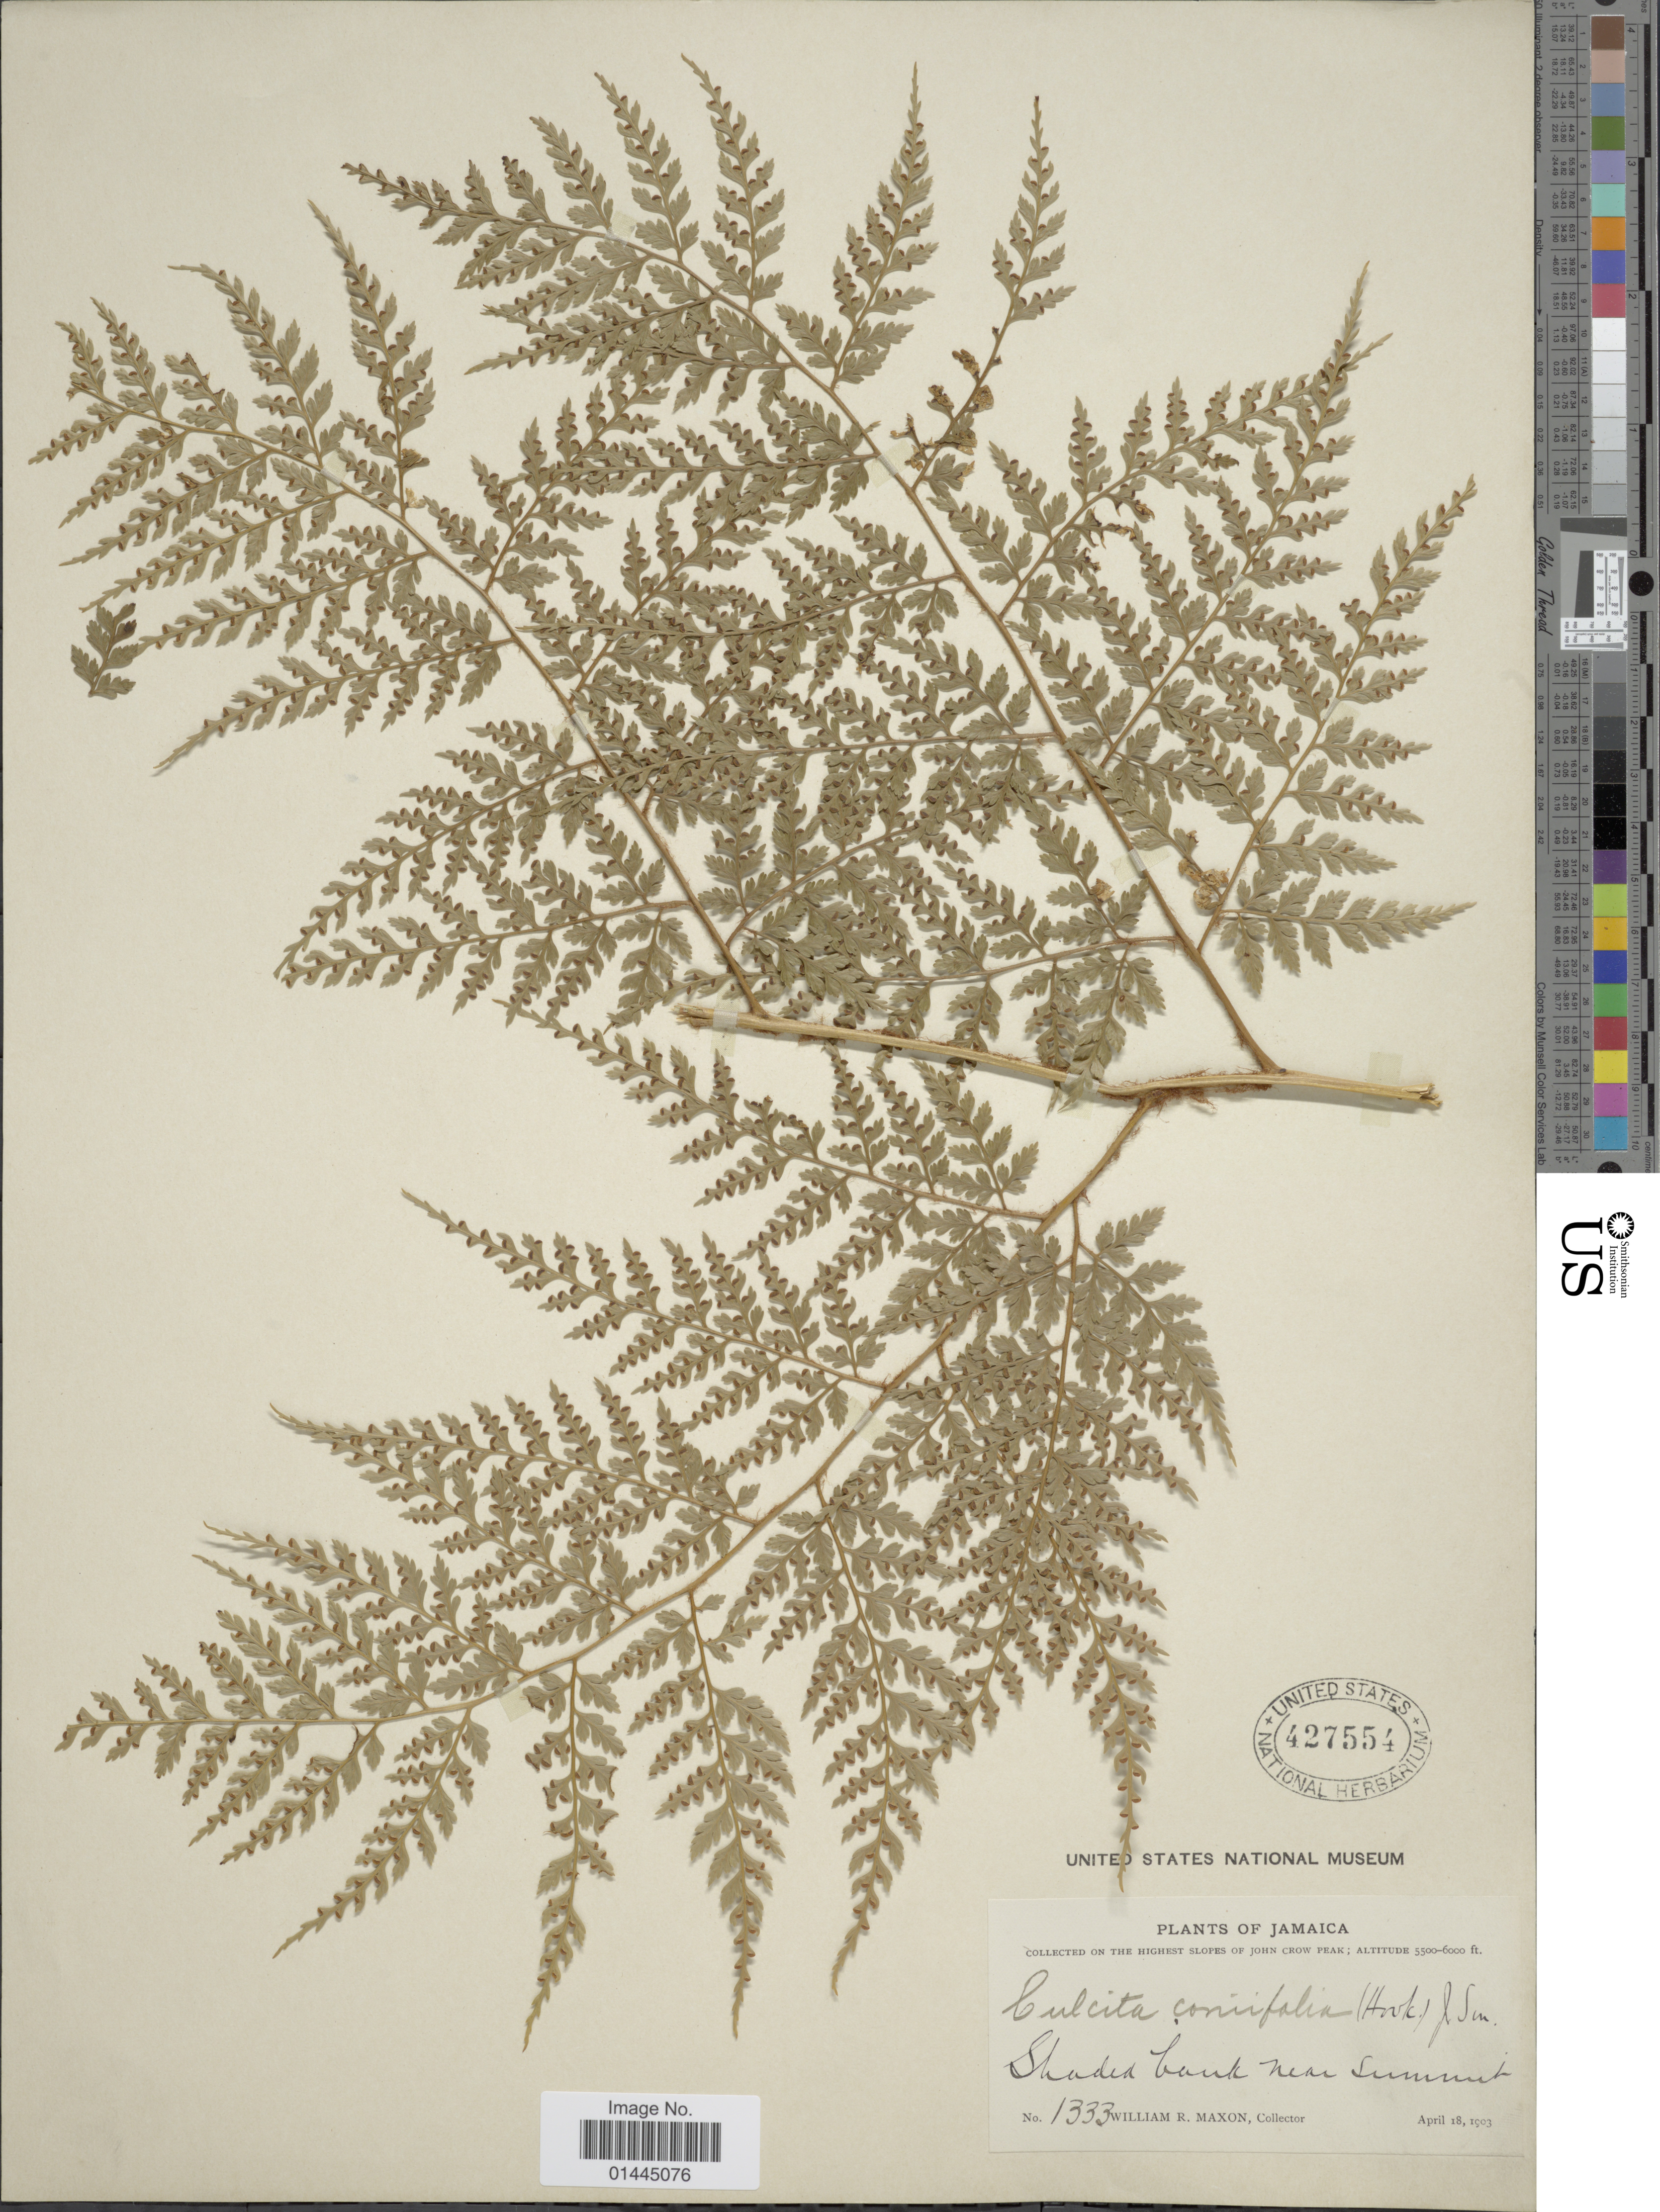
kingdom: Plantae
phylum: Tracheophyta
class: Polypodiopsida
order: Cyatheales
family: Culcitaceae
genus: Culcita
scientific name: Culcita coniifolia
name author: (Hook.) Maxon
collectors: W. R. Maxon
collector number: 1333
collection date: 1903-04-18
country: Jamaica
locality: On the highest slopes of John Crow Peak, Shaded bank near summit.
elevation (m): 1676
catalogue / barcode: US 427554